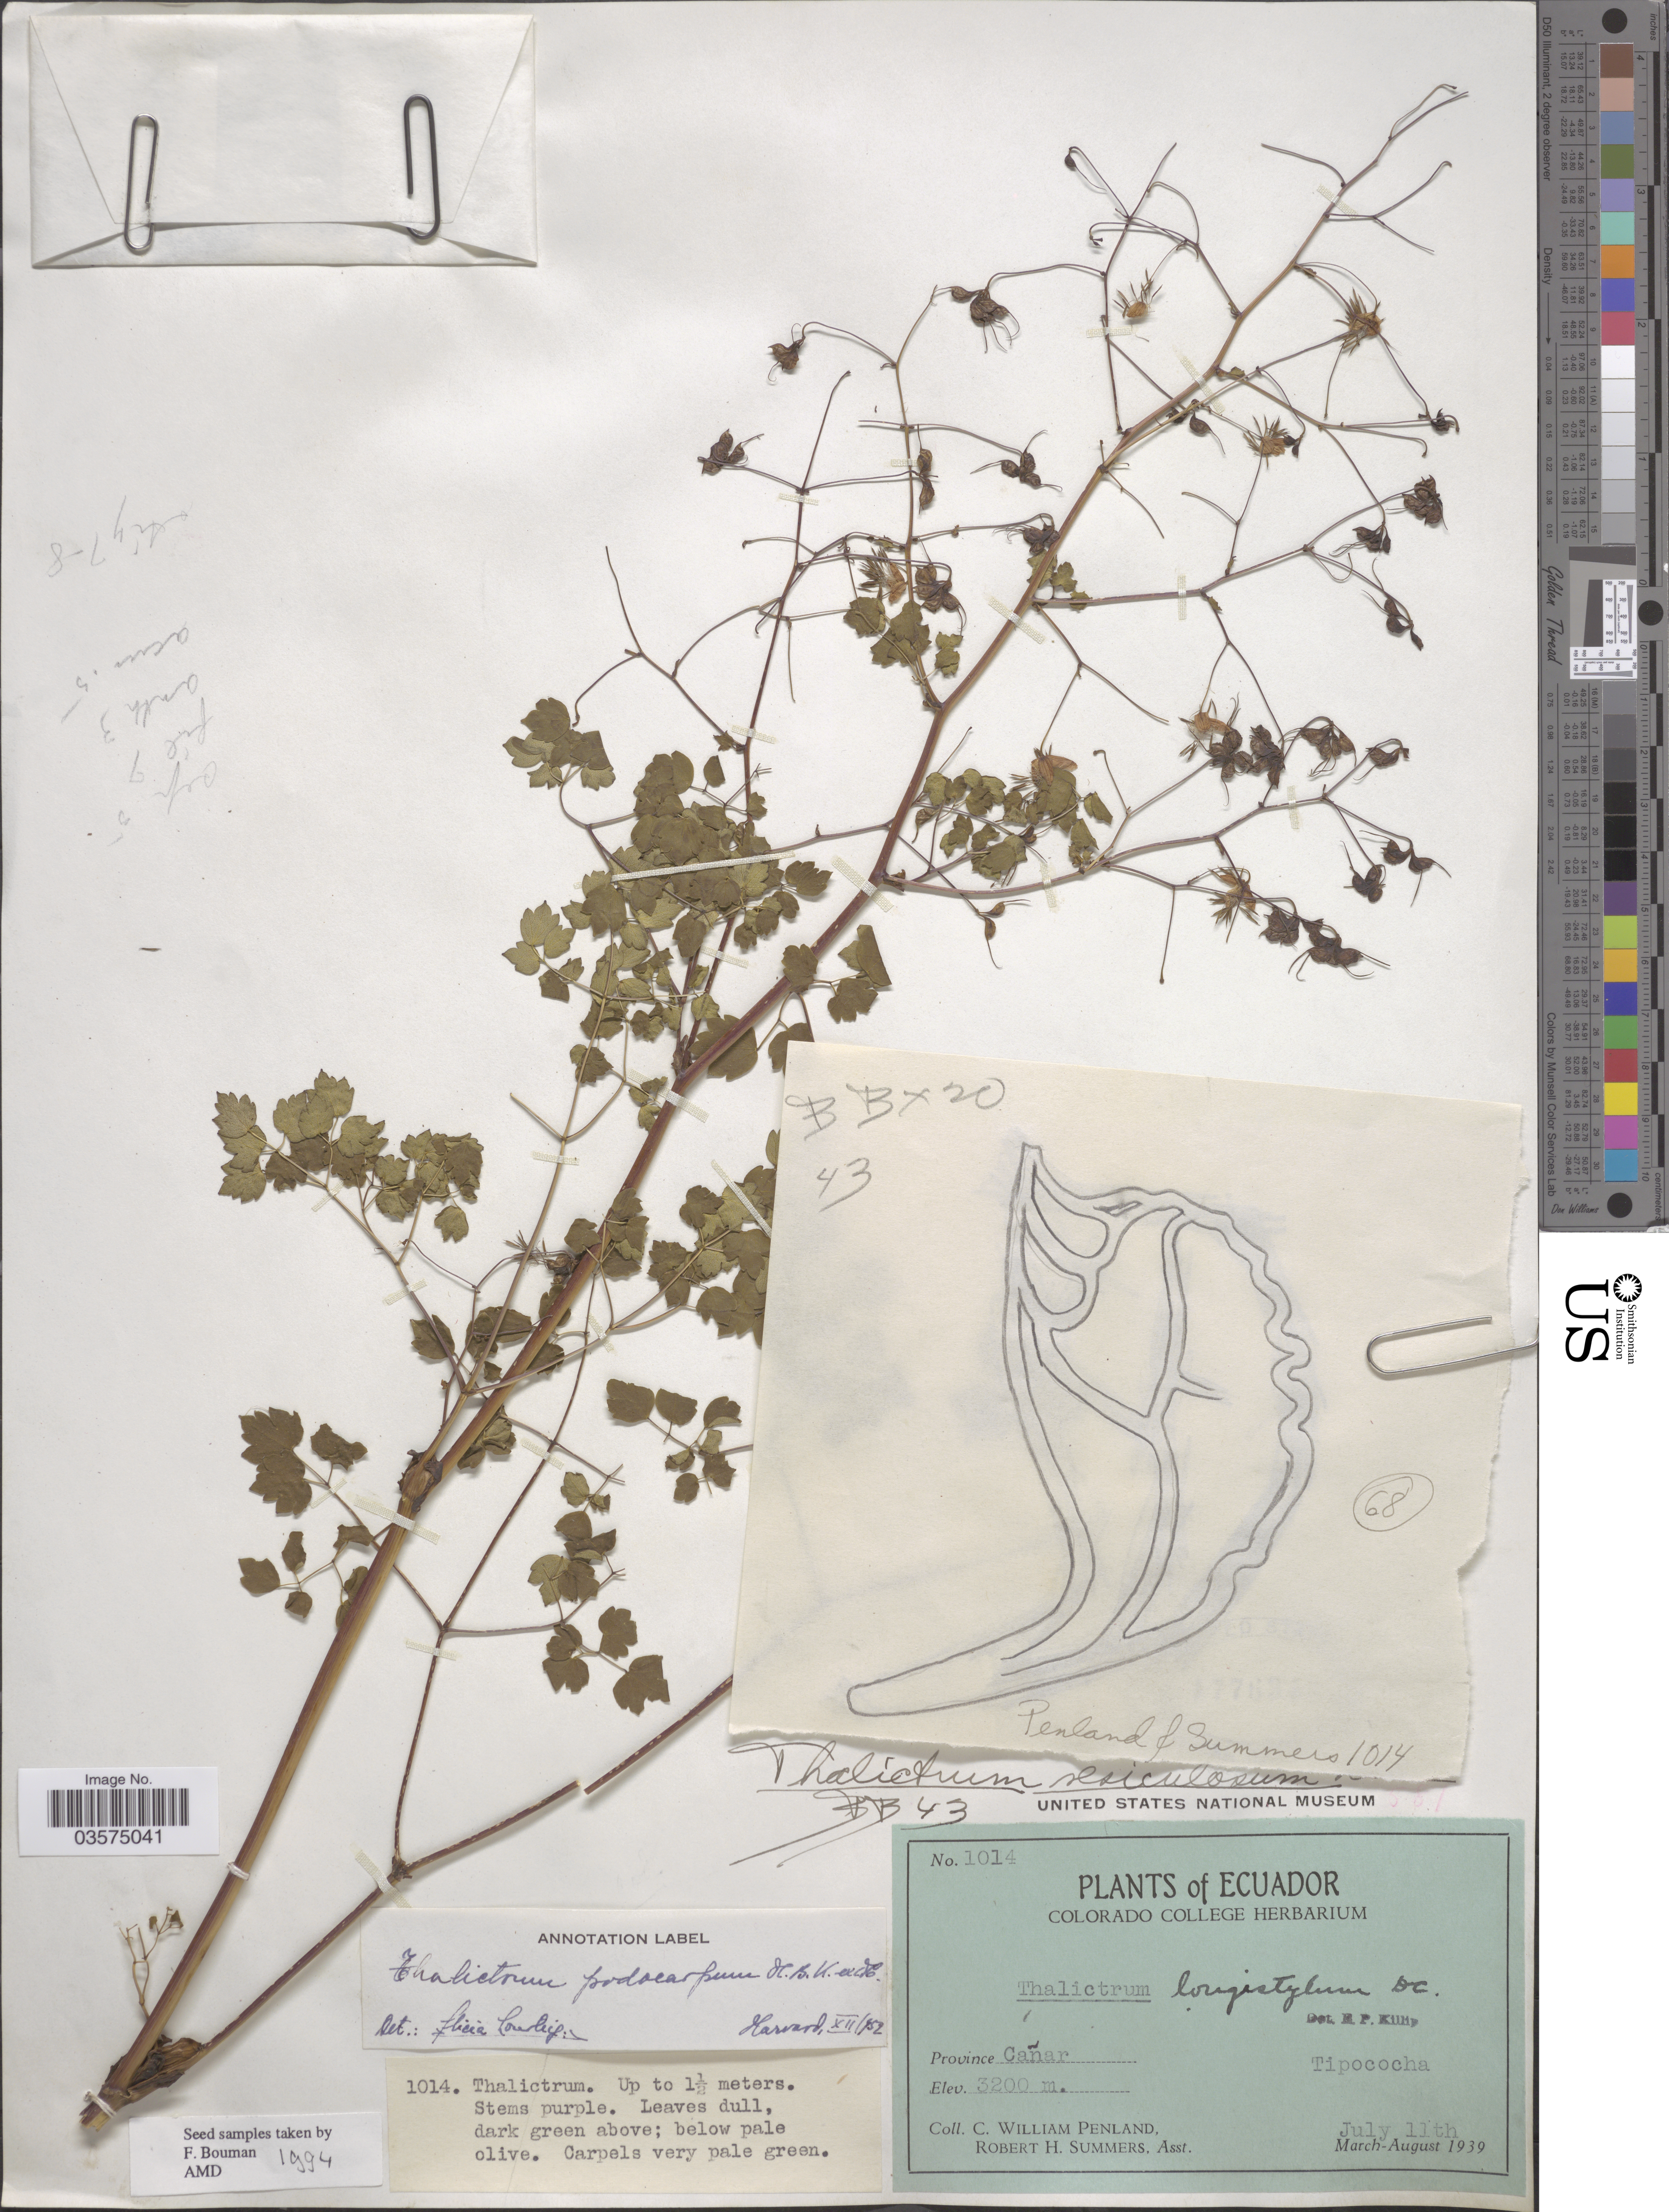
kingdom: Plantae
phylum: Tracheophyta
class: Magnoliopsida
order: Ranunculales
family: Ranunculaceae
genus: Thalictrum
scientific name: Thalictrum podocarpum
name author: Kunth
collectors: C. W. Penland & R. Summers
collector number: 1014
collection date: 1939-07-11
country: Ecuador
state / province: Cañar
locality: Tipococha.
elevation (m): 3200